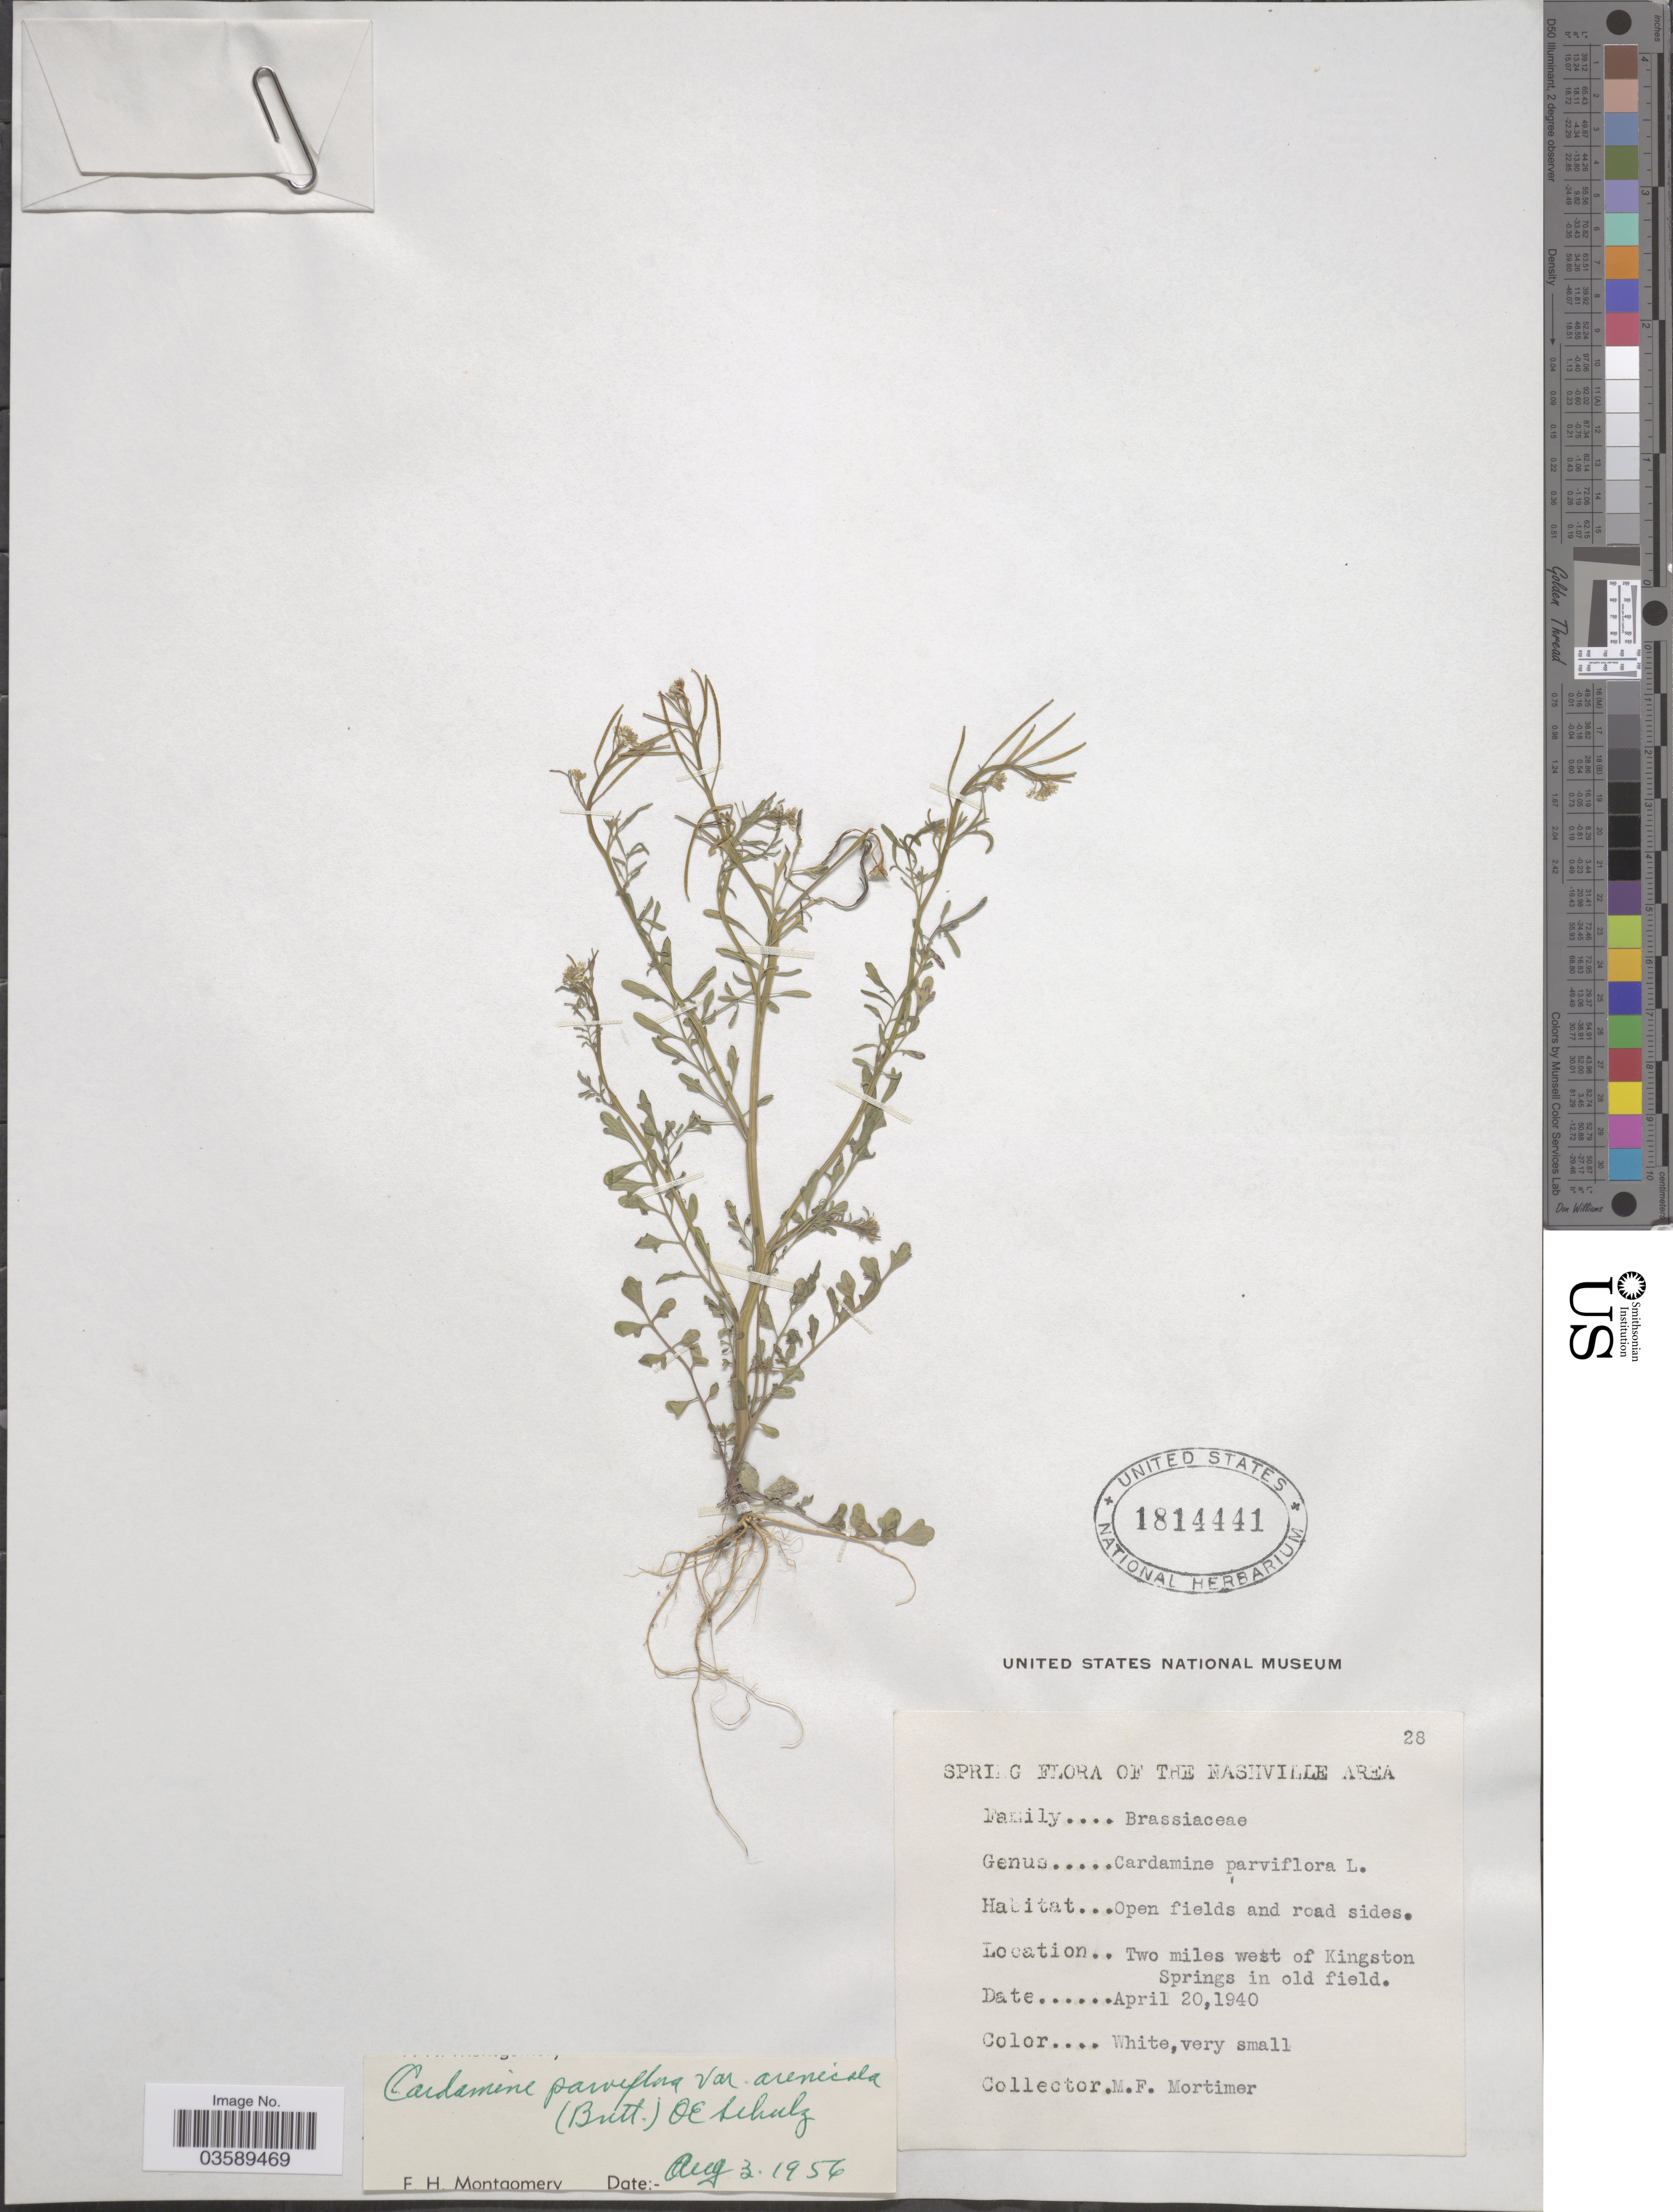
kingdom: Plantae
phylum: Tracheophyta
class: Magnoliopsida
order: Brassicales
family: Brassicaceae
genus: Cardamine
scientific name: Cardamine parviflora var. arenicola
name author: (Britton) O.E. Schulz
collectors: M. Mortimer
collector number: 28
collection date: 1940-04-20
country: United States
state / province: Tennessee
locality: The Nashville area. Two miles west of Kingston Springs in old field.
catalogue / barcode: US 1814441